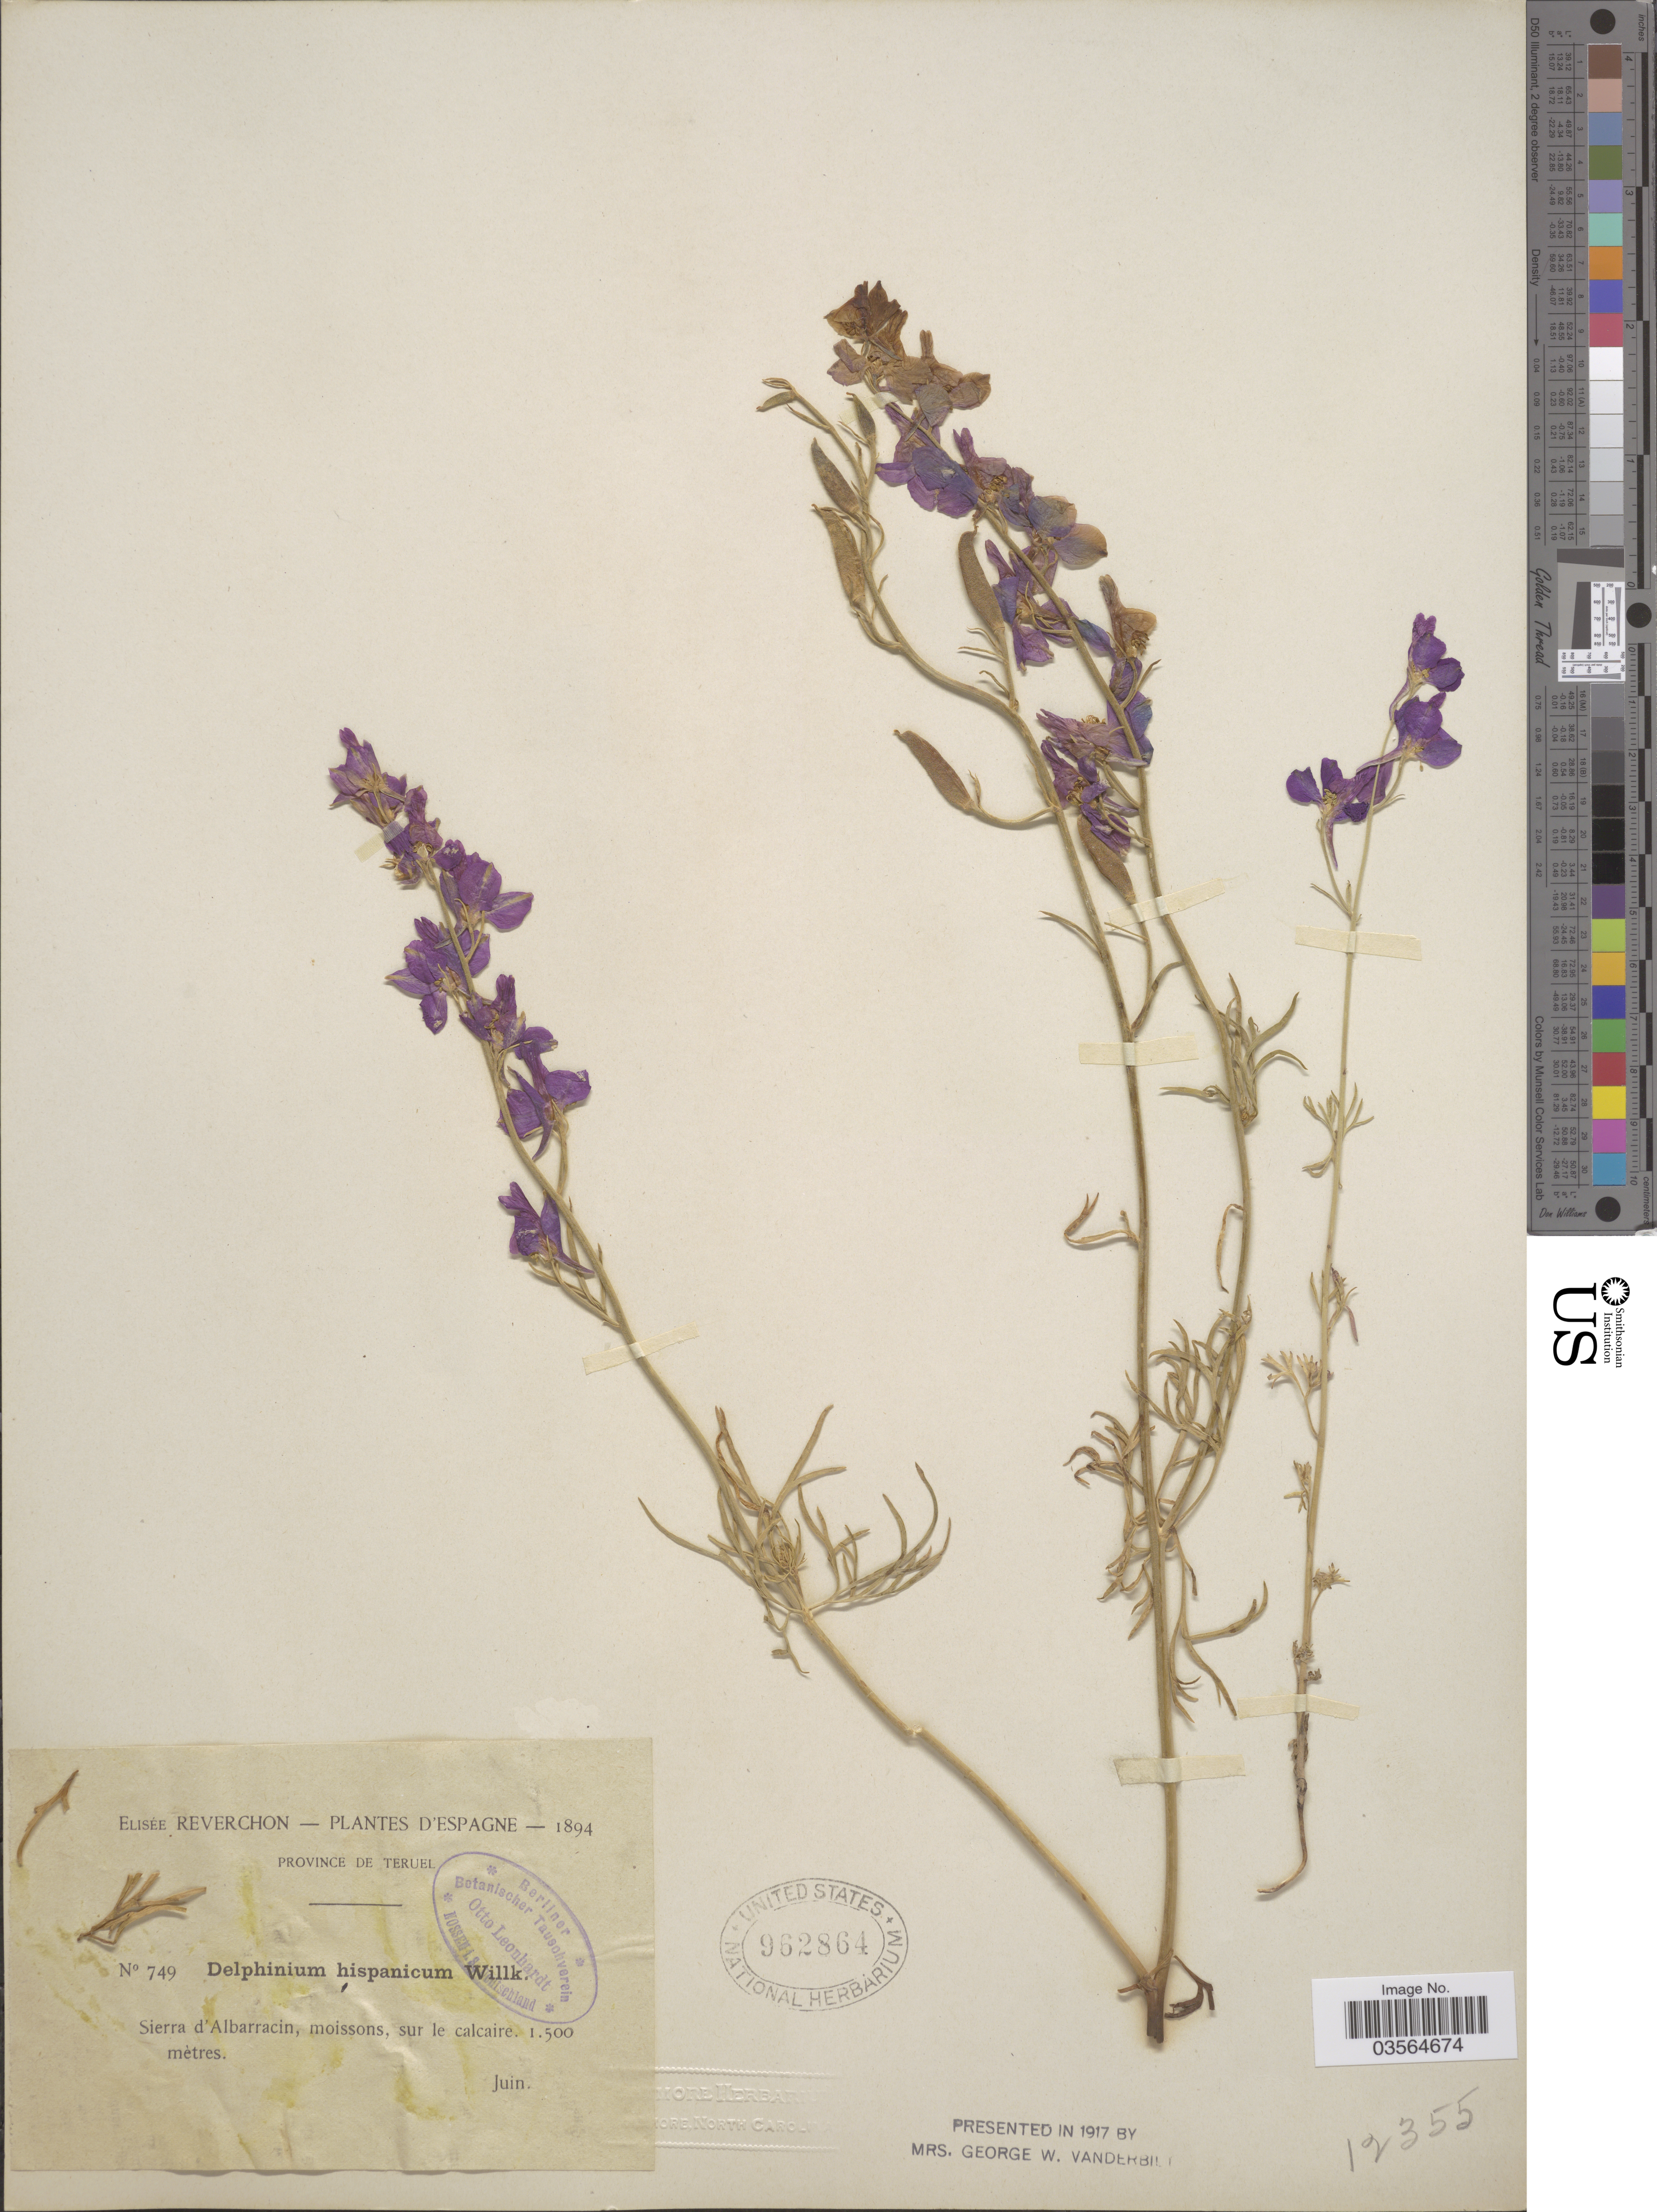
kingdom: Plantae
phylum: Tracheophyta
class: Magnoliopsida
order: Ranunculales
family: Ranunculaceae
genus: Delphinium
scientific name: Delphinium hispanicum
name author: Willk. ex Costa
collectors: E. Reverchon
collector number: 749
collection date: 1894-06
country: Spain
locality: Espagne. Province de Teruel. Sierra d'Albarracin, moissons, sur le Calcaire.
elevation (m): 1500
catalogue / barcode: US 962864